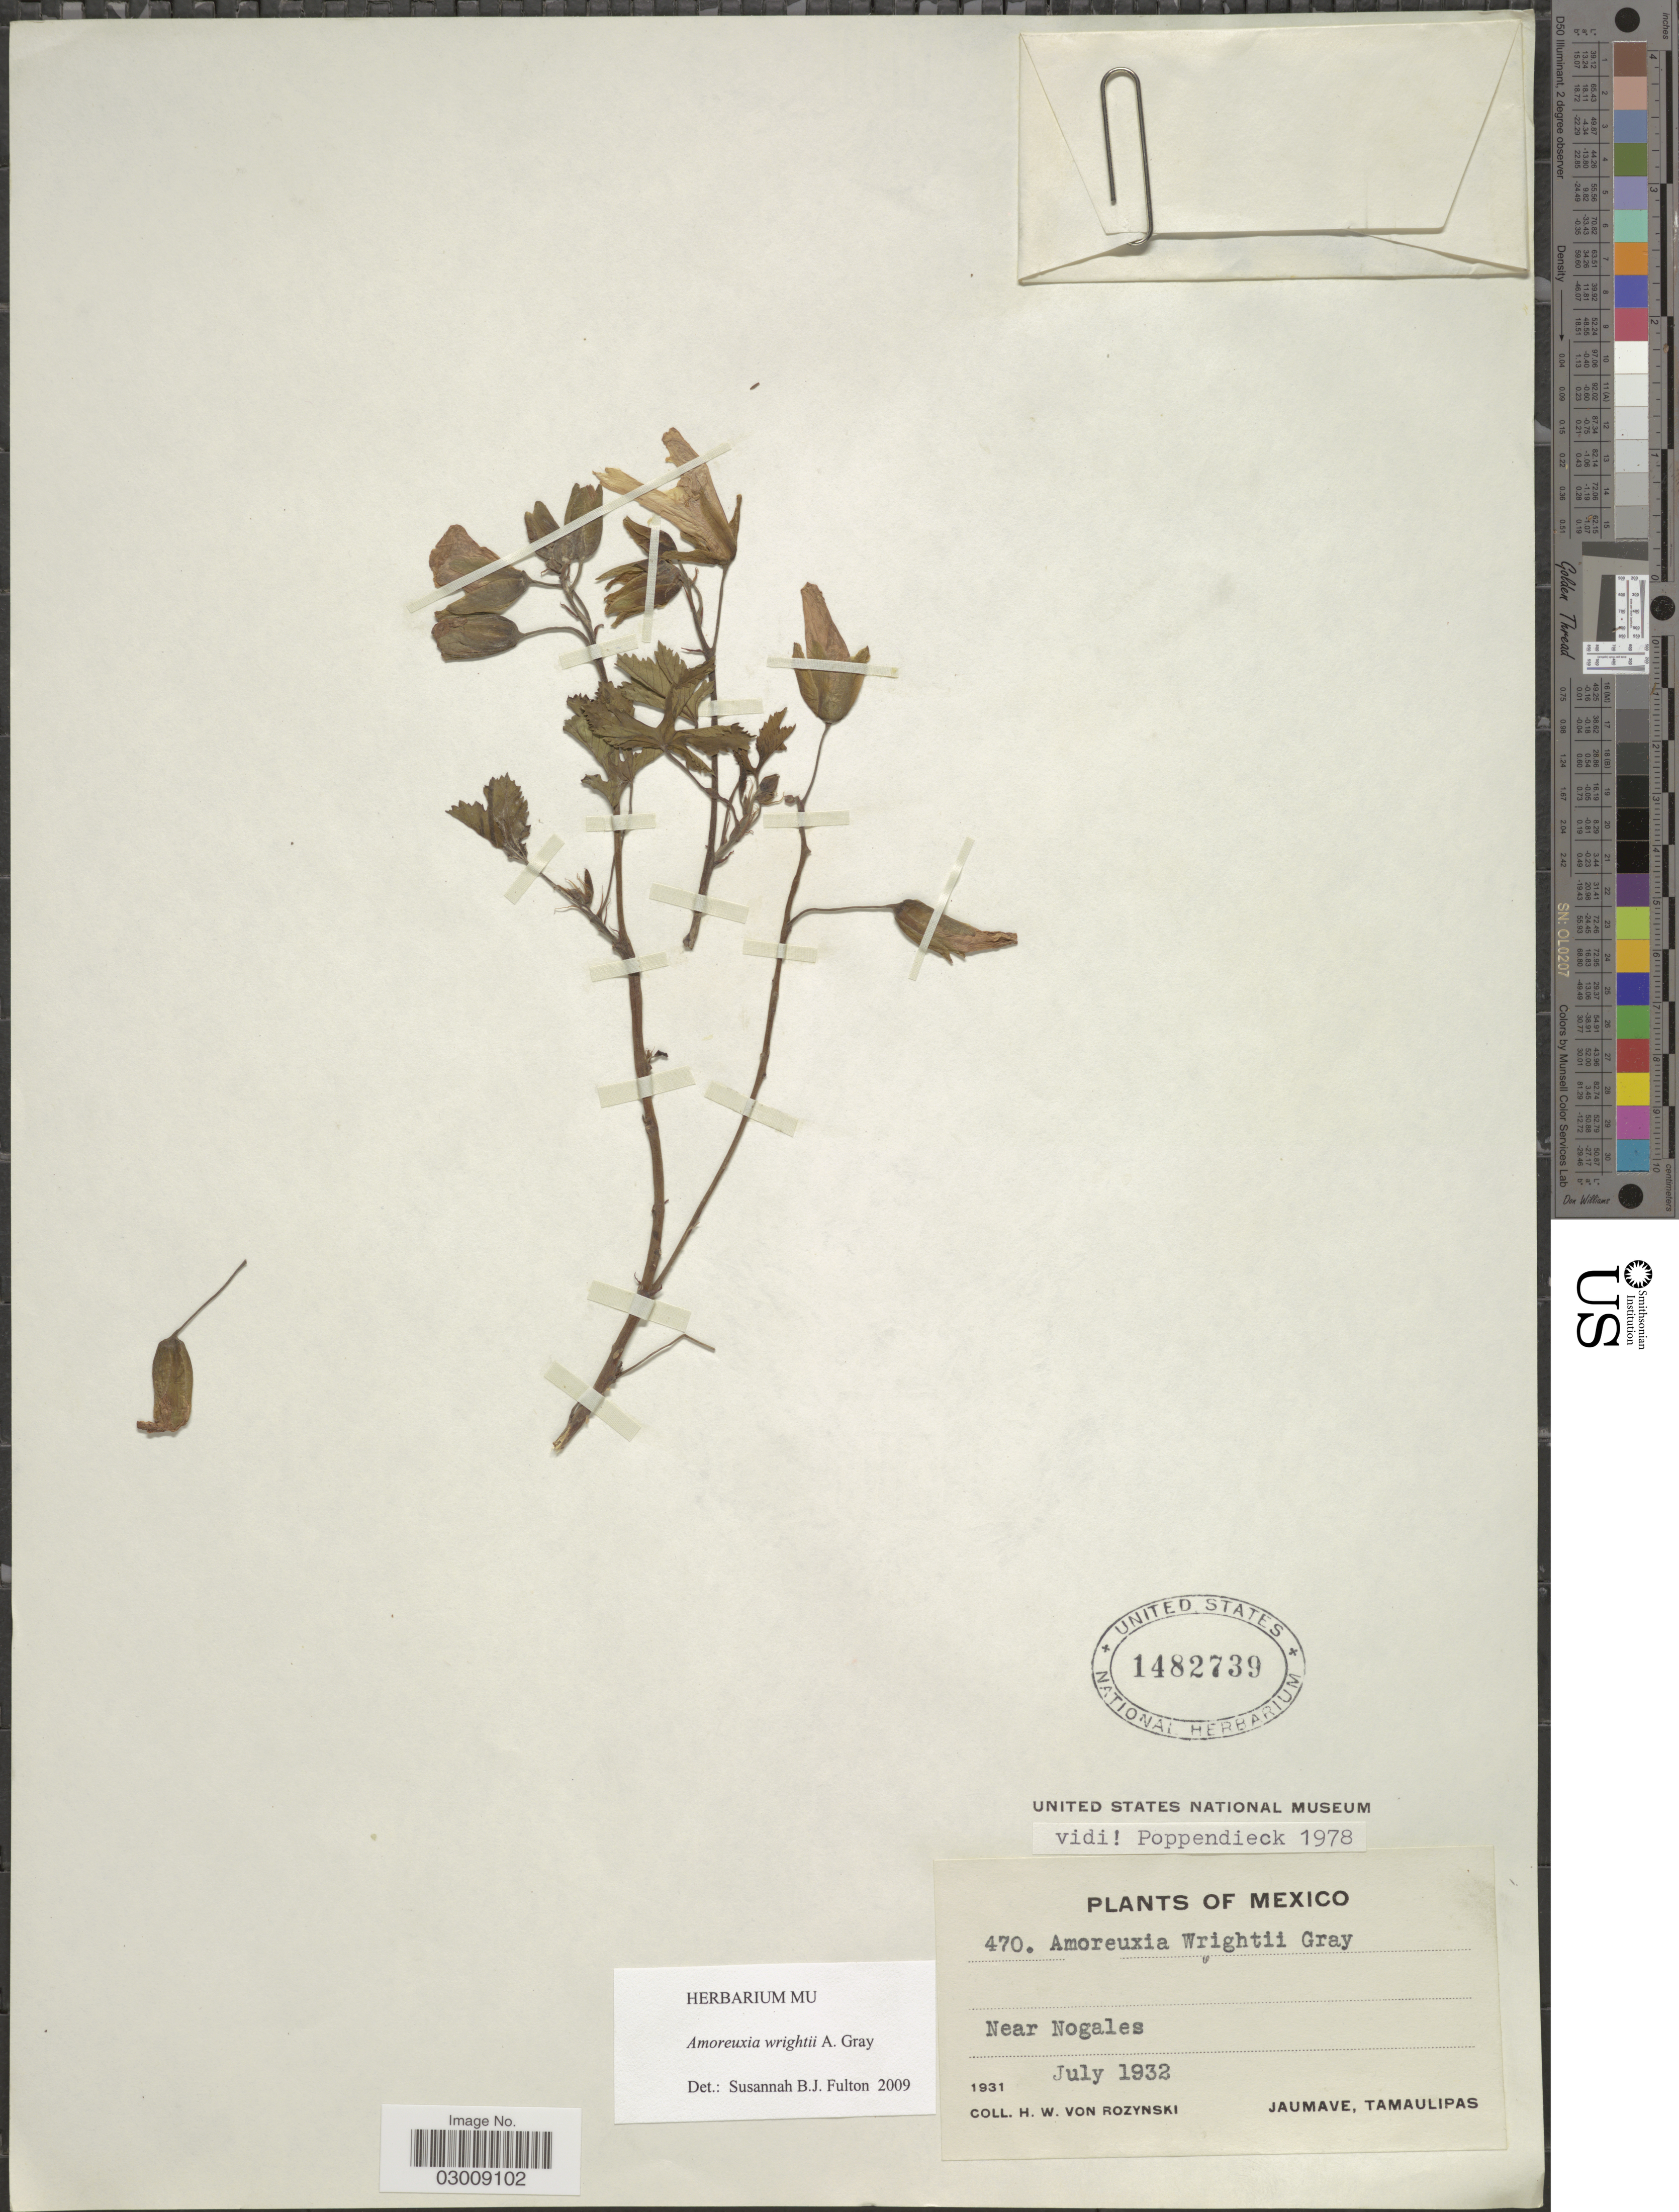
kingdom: Plantae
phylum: Tracheophyta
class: Magnoliopsida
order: Malvales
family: Cochlospermaceae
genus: Amoreuxia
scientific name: Amoreuxia wrightii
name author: A. Gray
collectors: Rozynski, H. W. von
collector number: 470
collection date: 1932-07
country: Mexico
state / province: Tamaulipas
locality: Near Nogales. Jaumave.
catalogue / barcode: US 1482739